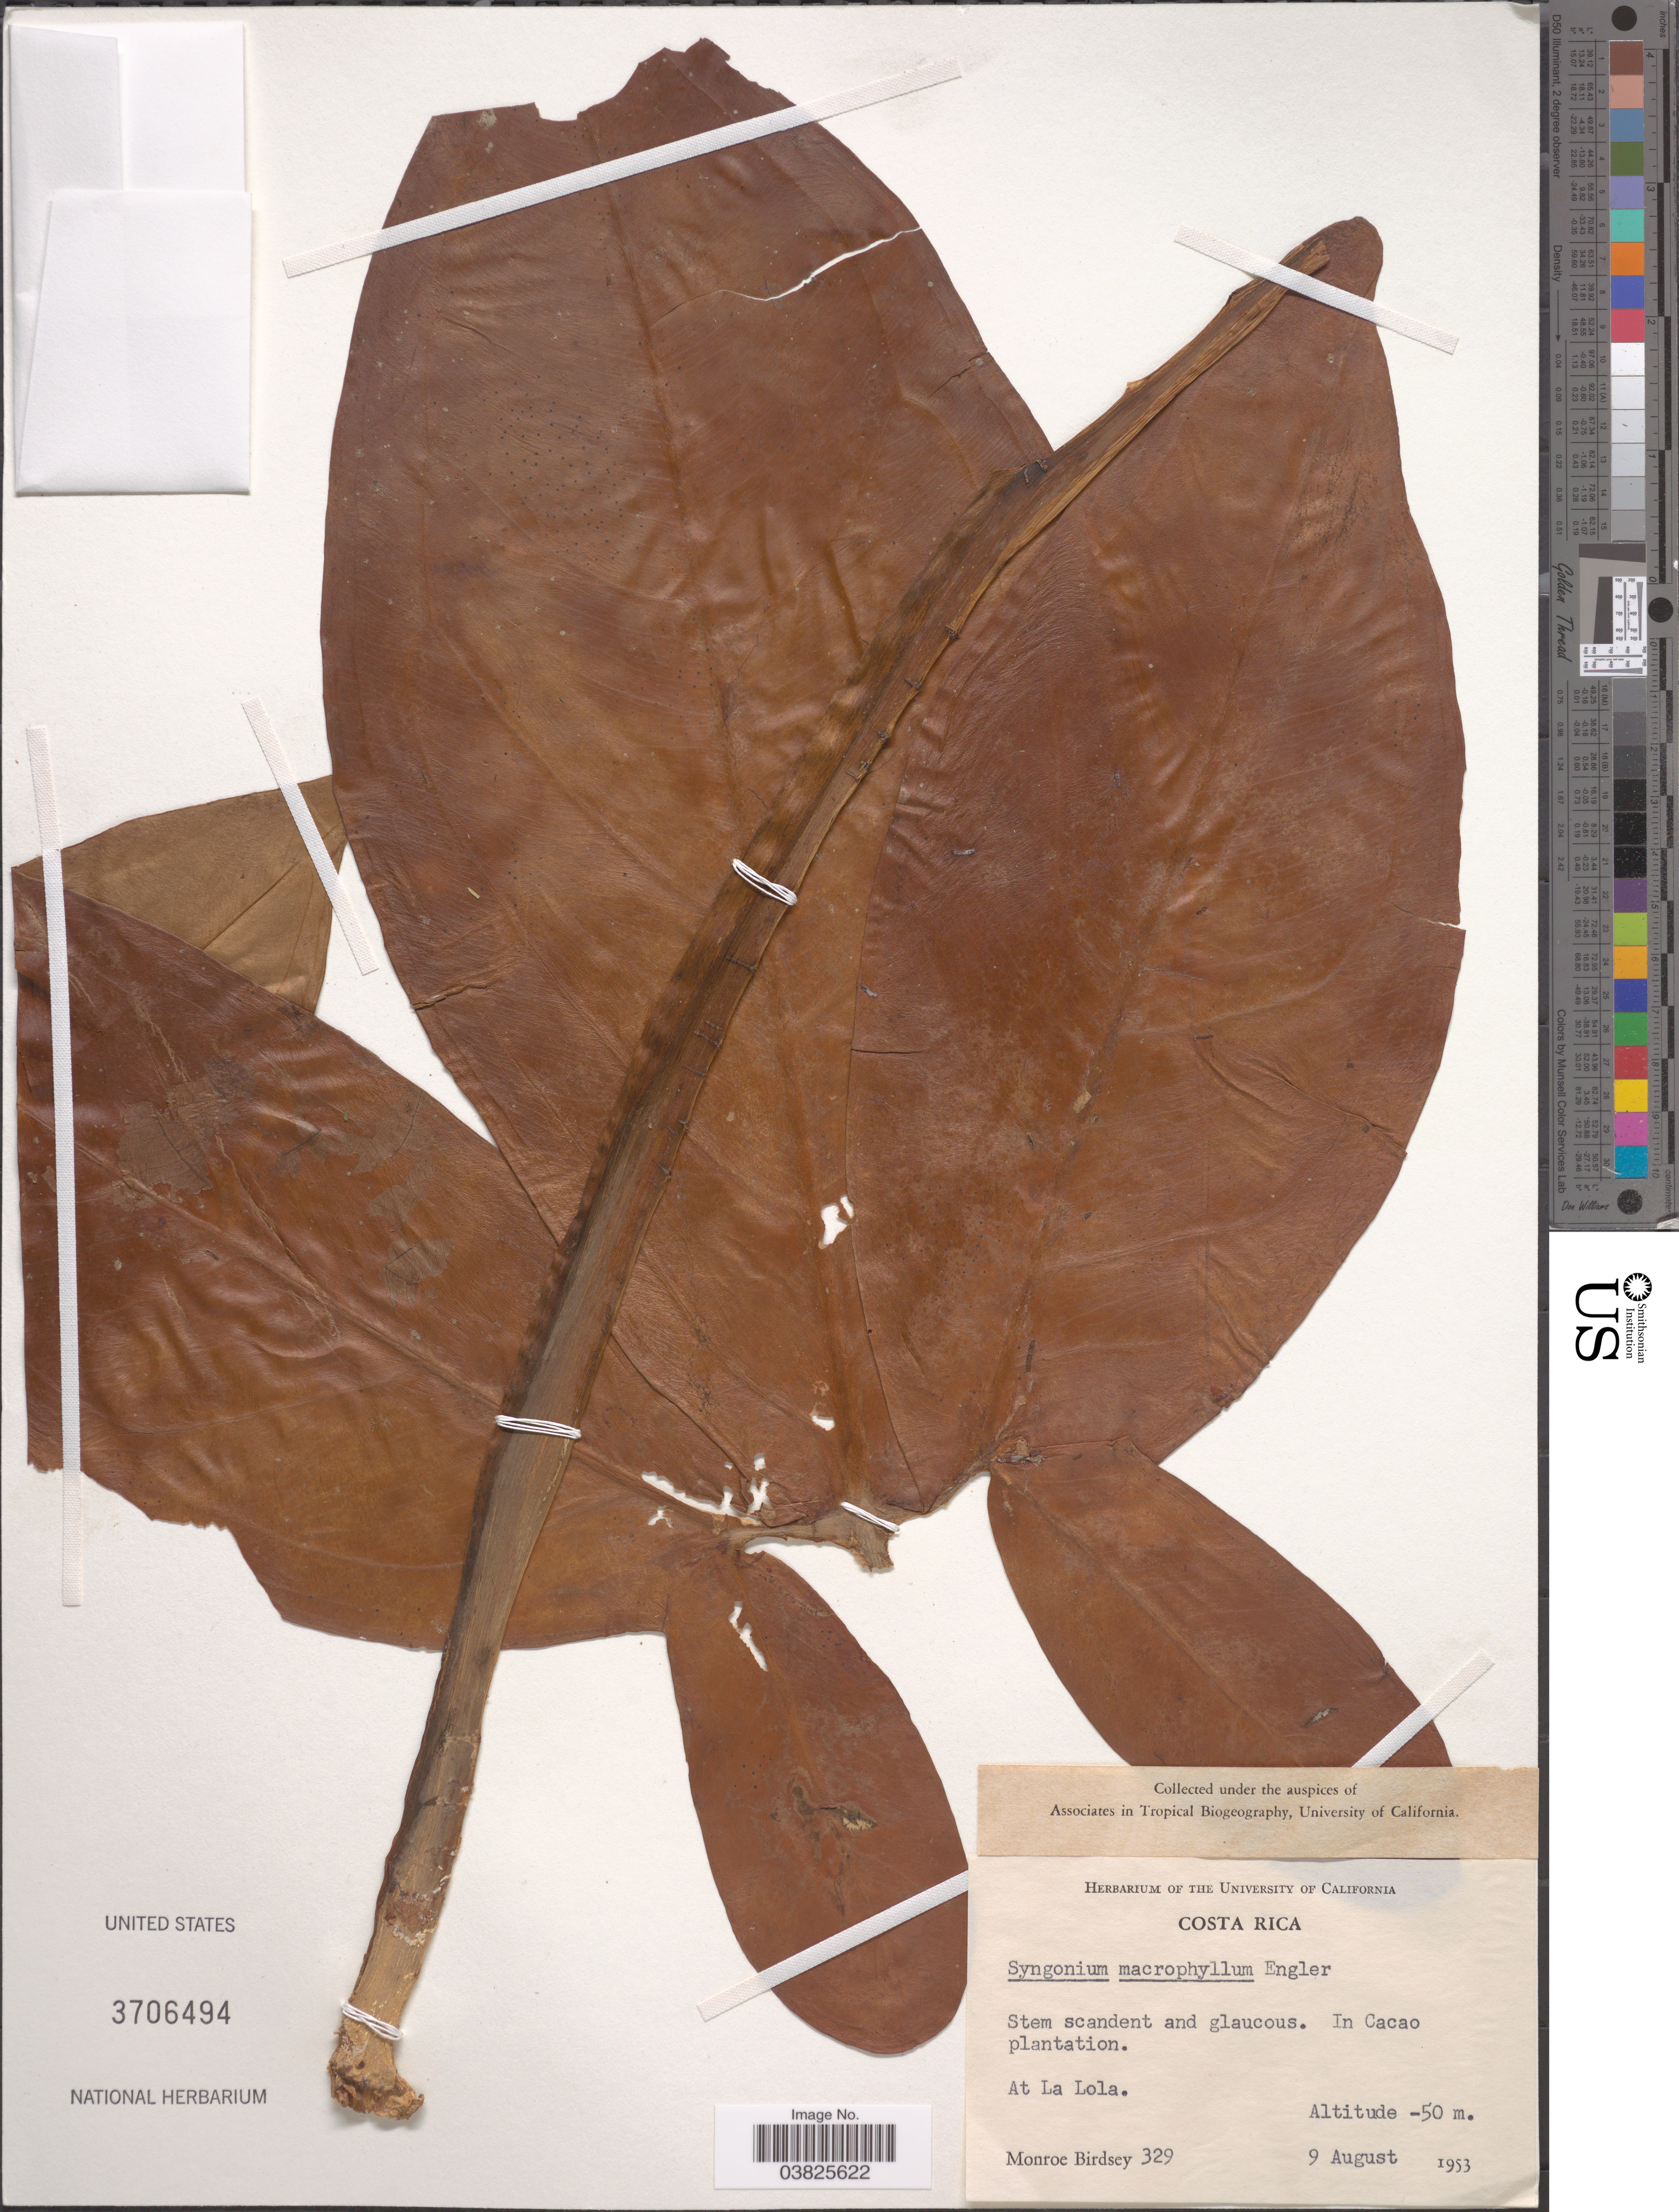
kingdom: Plantae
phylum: Tracheophyta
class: Liliopsida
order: Alismatales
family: Araceae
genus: Syngonium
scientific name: Syngonium macrophyllum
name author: Engl.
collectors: M. Birdsey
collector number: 329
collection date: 1953-08-09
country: Costa Rica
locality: In Cacao plantation. At La Lola.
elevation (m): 50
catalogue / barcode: US 3706494